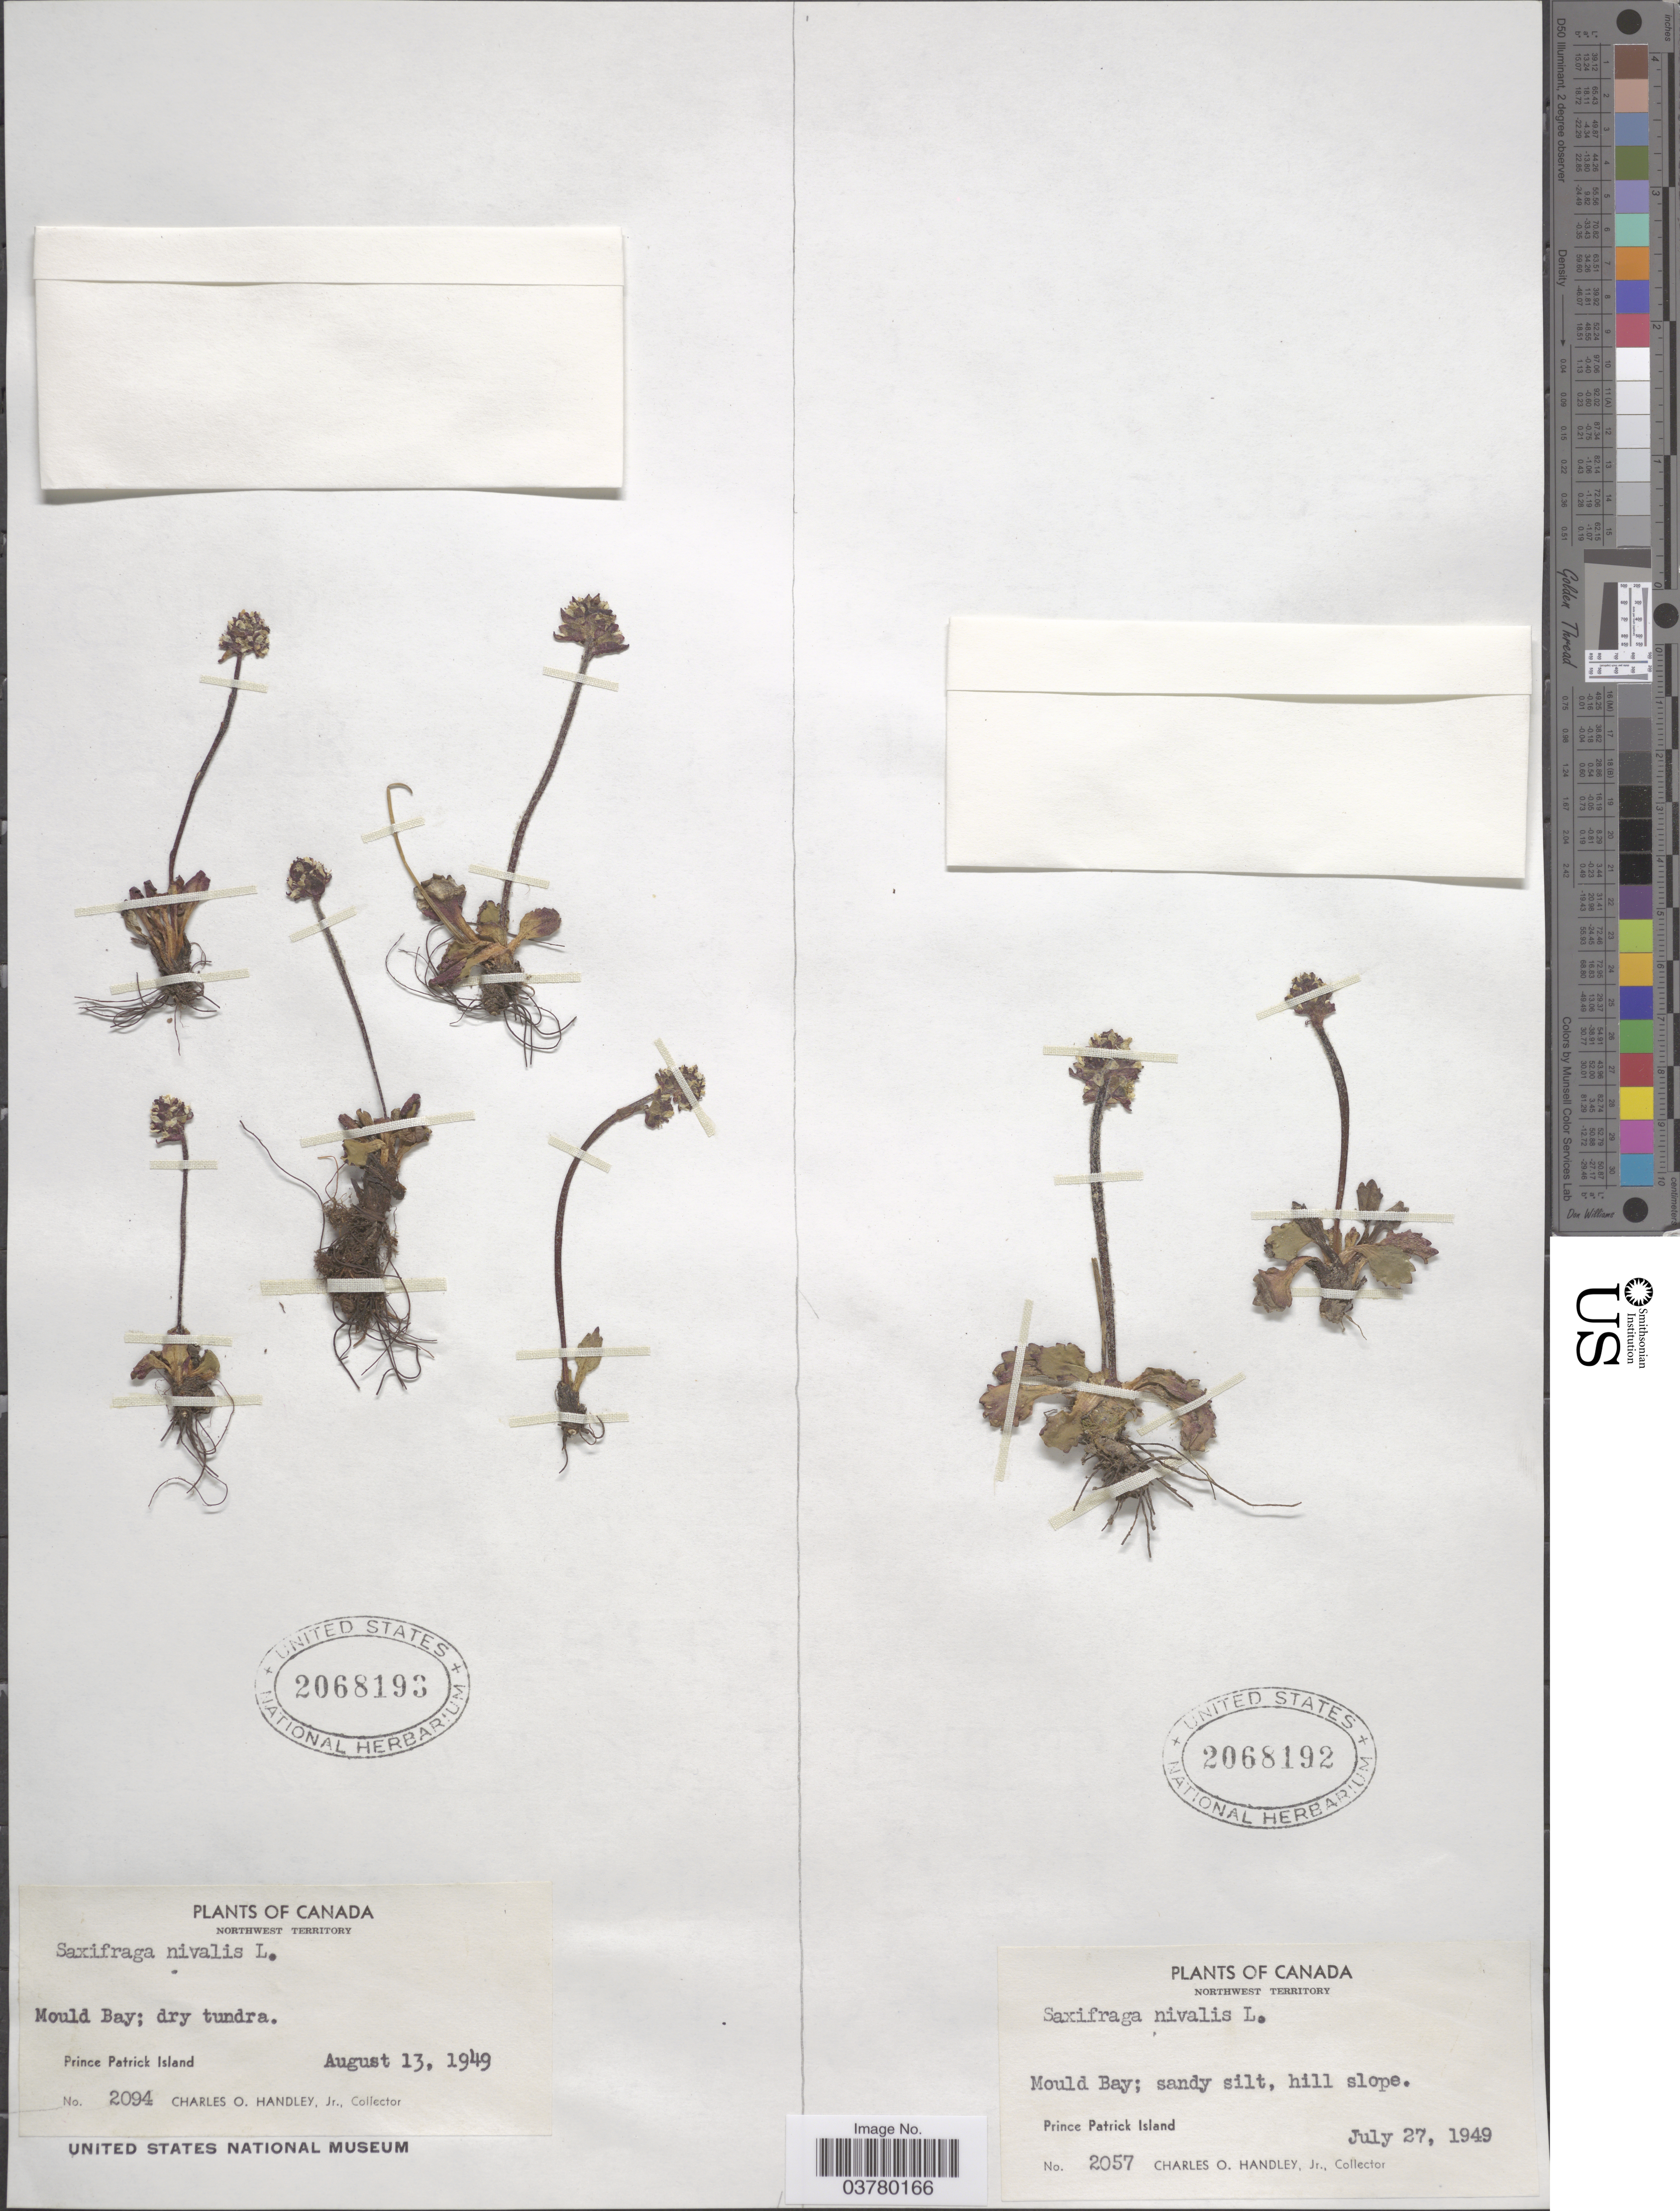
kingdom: Plantae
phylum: Tracheophyta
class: Magnoliopsida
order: Saxifragales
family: Saxifragaceae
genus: Micranthes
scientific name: Micranthes nivalis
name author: (L.) Small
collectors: C. Handley Jr.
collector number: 2094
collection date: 1949-08-13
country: Canada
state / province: Northwest Territories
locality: Mould Bay; dry tundra. Prince Patrick Island.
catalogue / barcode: US 2068193-2